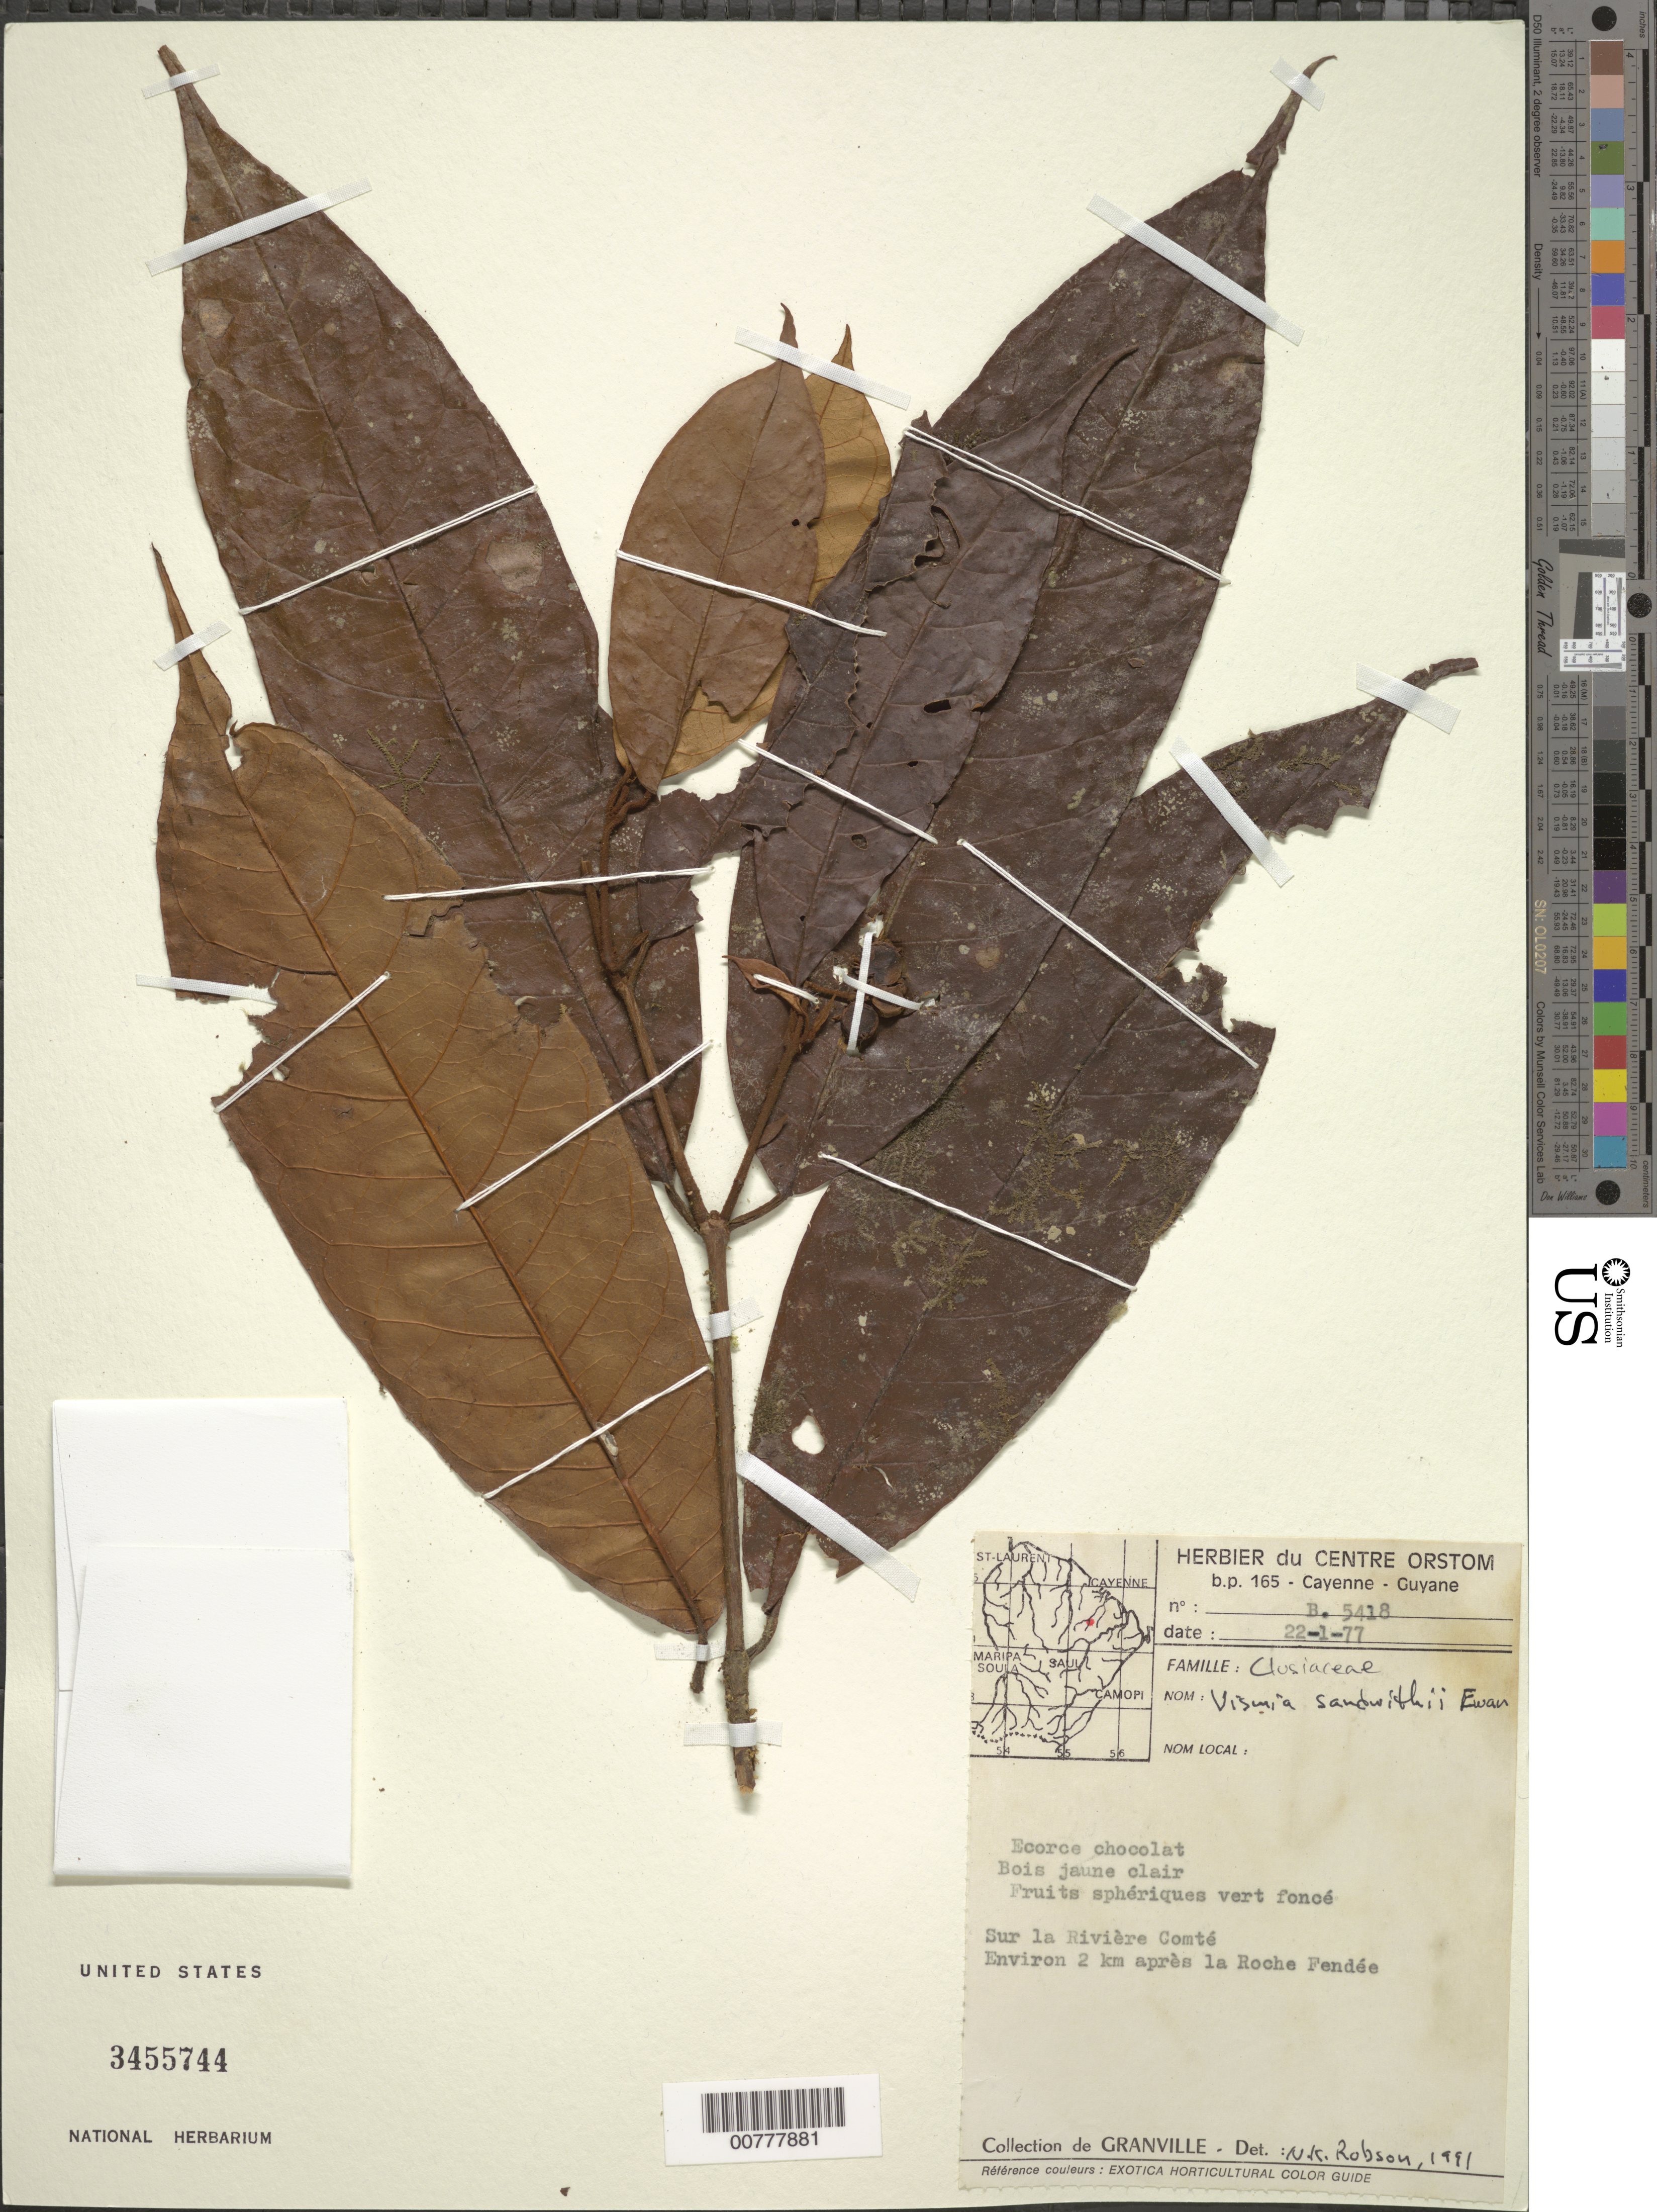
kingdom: Plantae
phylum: Tracheophyta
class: Magnoliopsida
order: Malpighiales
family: Hypericaceae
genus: Vismia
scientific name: Vismia sandwithii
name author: Ewan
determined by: Robinson, W. K.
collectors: J.-J. de Granville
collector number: B 5418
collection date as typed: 22-Jan-77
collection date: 1977-01-22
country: French Guiana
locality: Rivere Comte, environ 2 km apres la Roche Fendee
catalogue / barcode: US 3455744